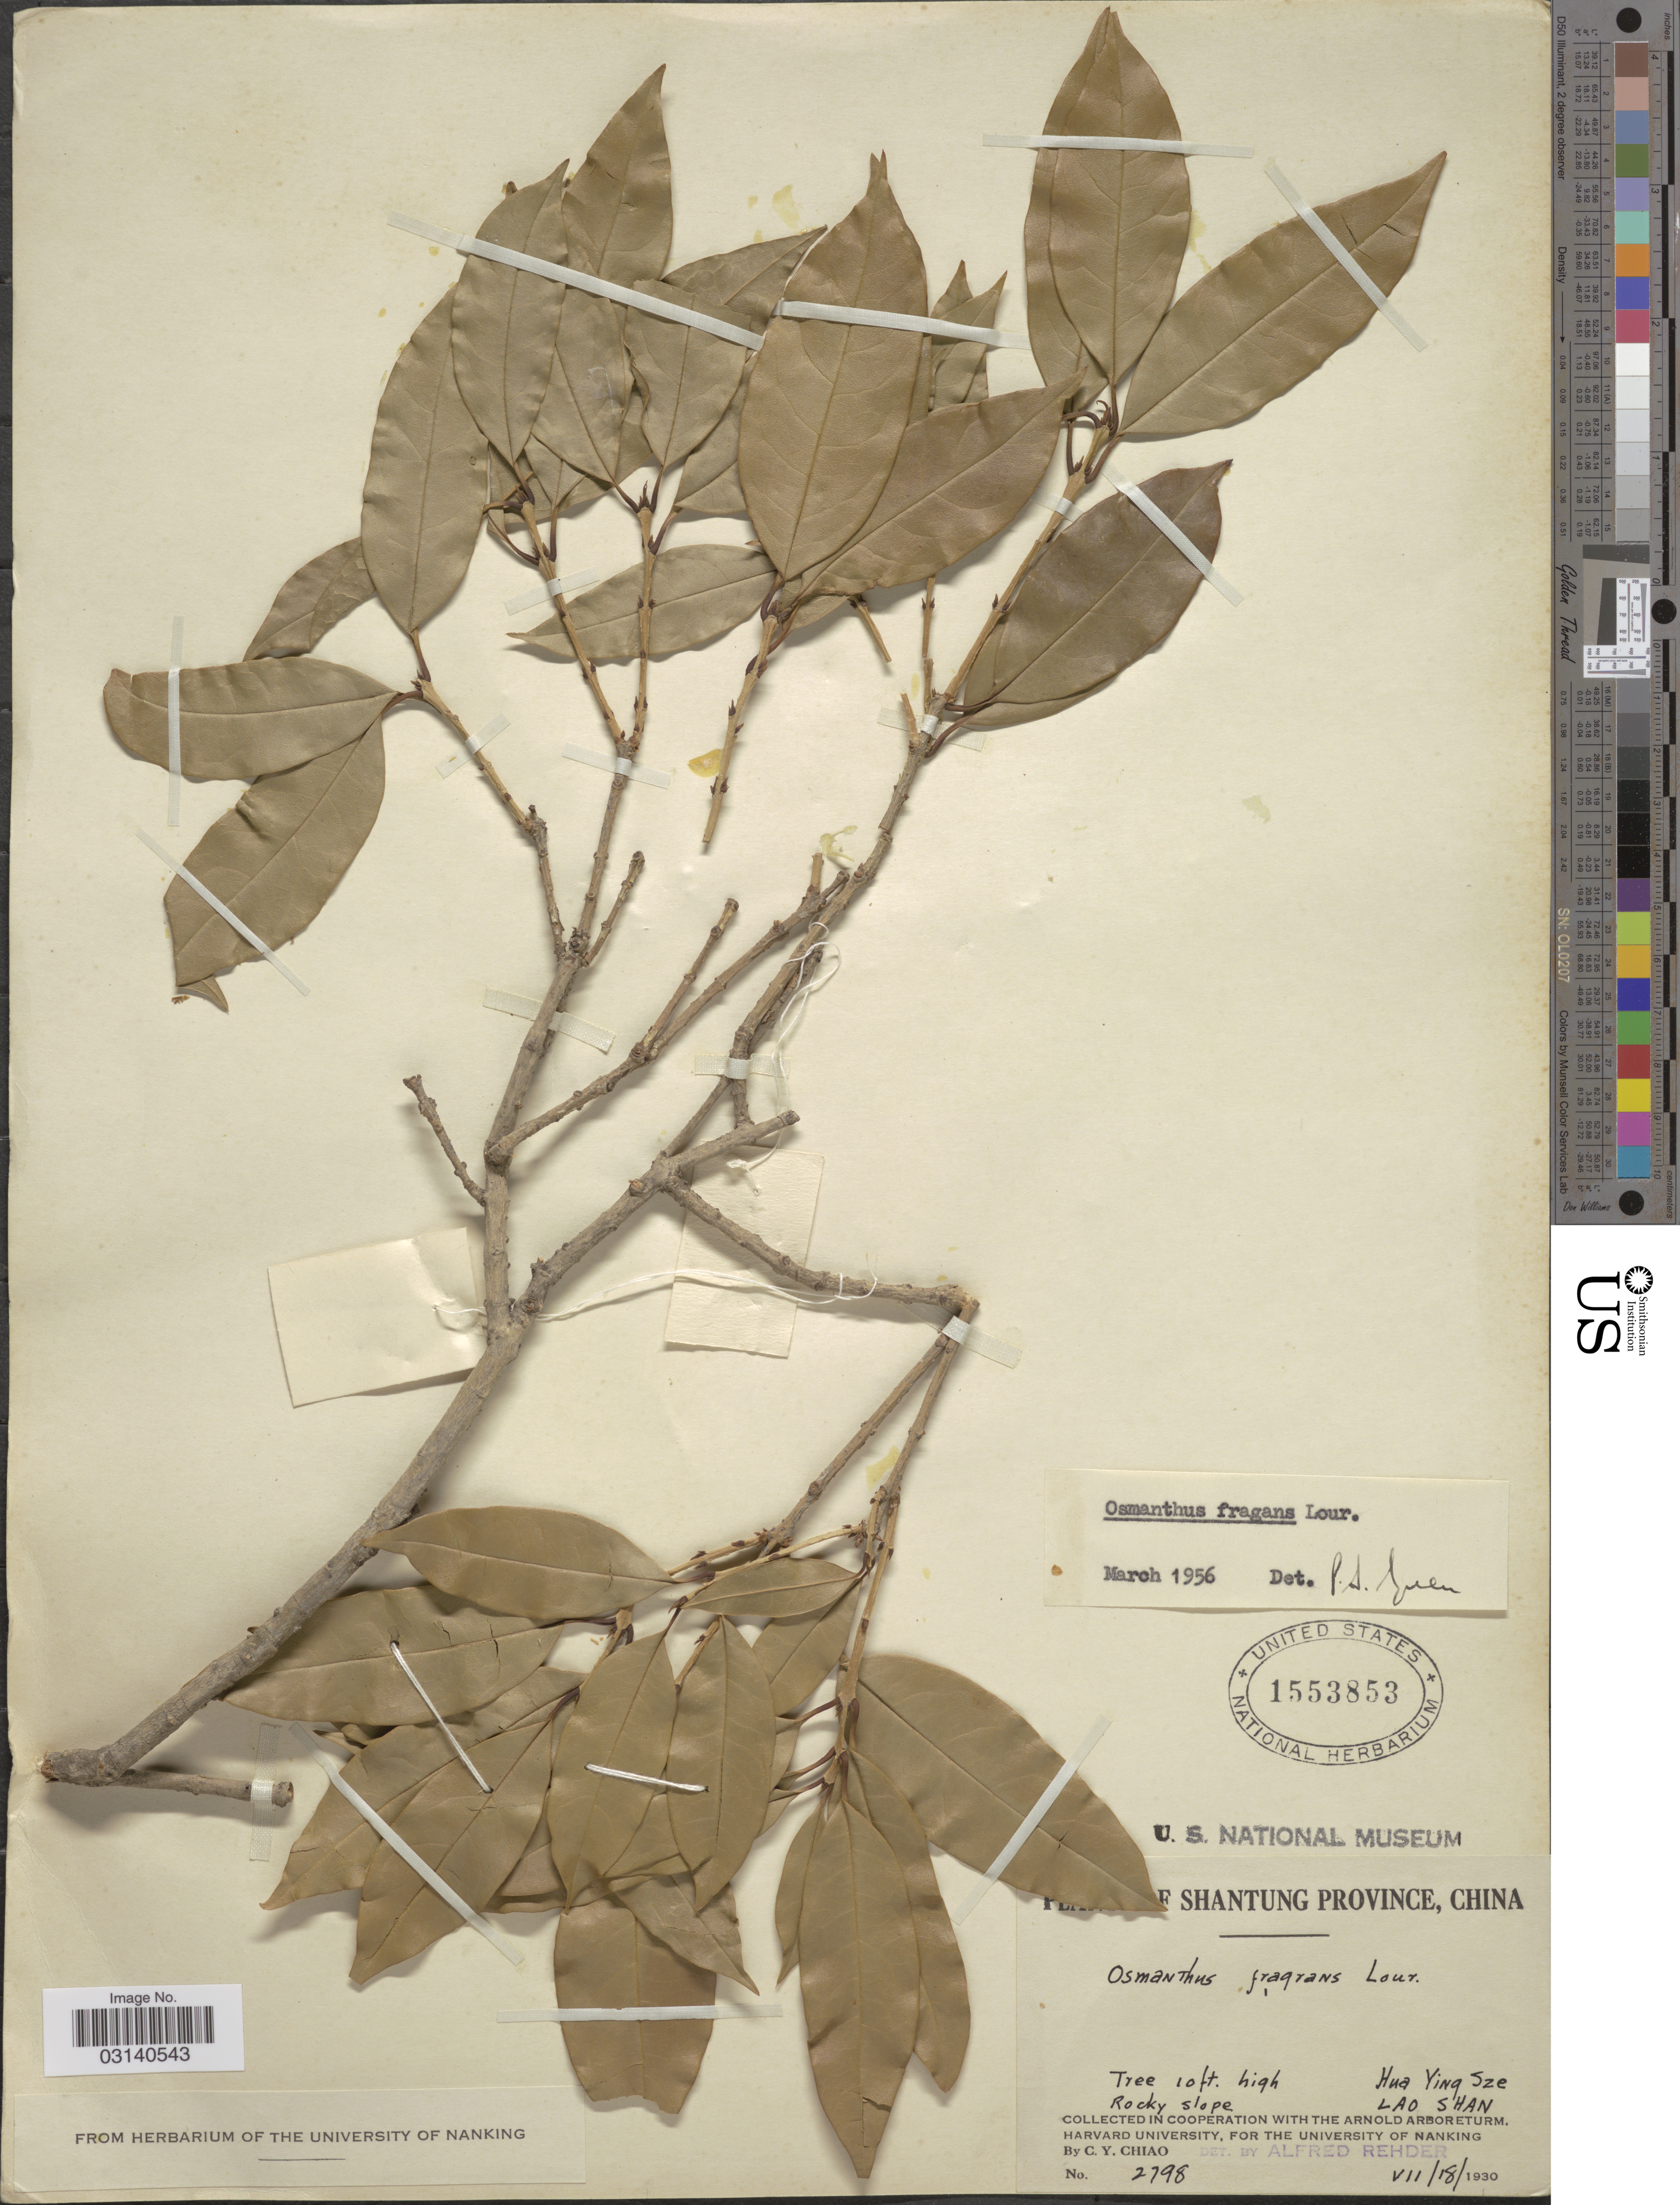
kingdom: Plantae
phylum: Tracheophyta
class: Magnoliopsida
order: Lamiales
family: Oleaceae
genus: Osmanthus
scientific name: Osmanthus fragrans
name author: Lour.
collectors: C. Y. Chiao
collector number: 2798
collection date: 1930-07-18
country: China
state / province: Shandong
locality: Shantung Province, China, Hua Ying Sze, Lao Shan.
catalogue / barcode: US 1553853